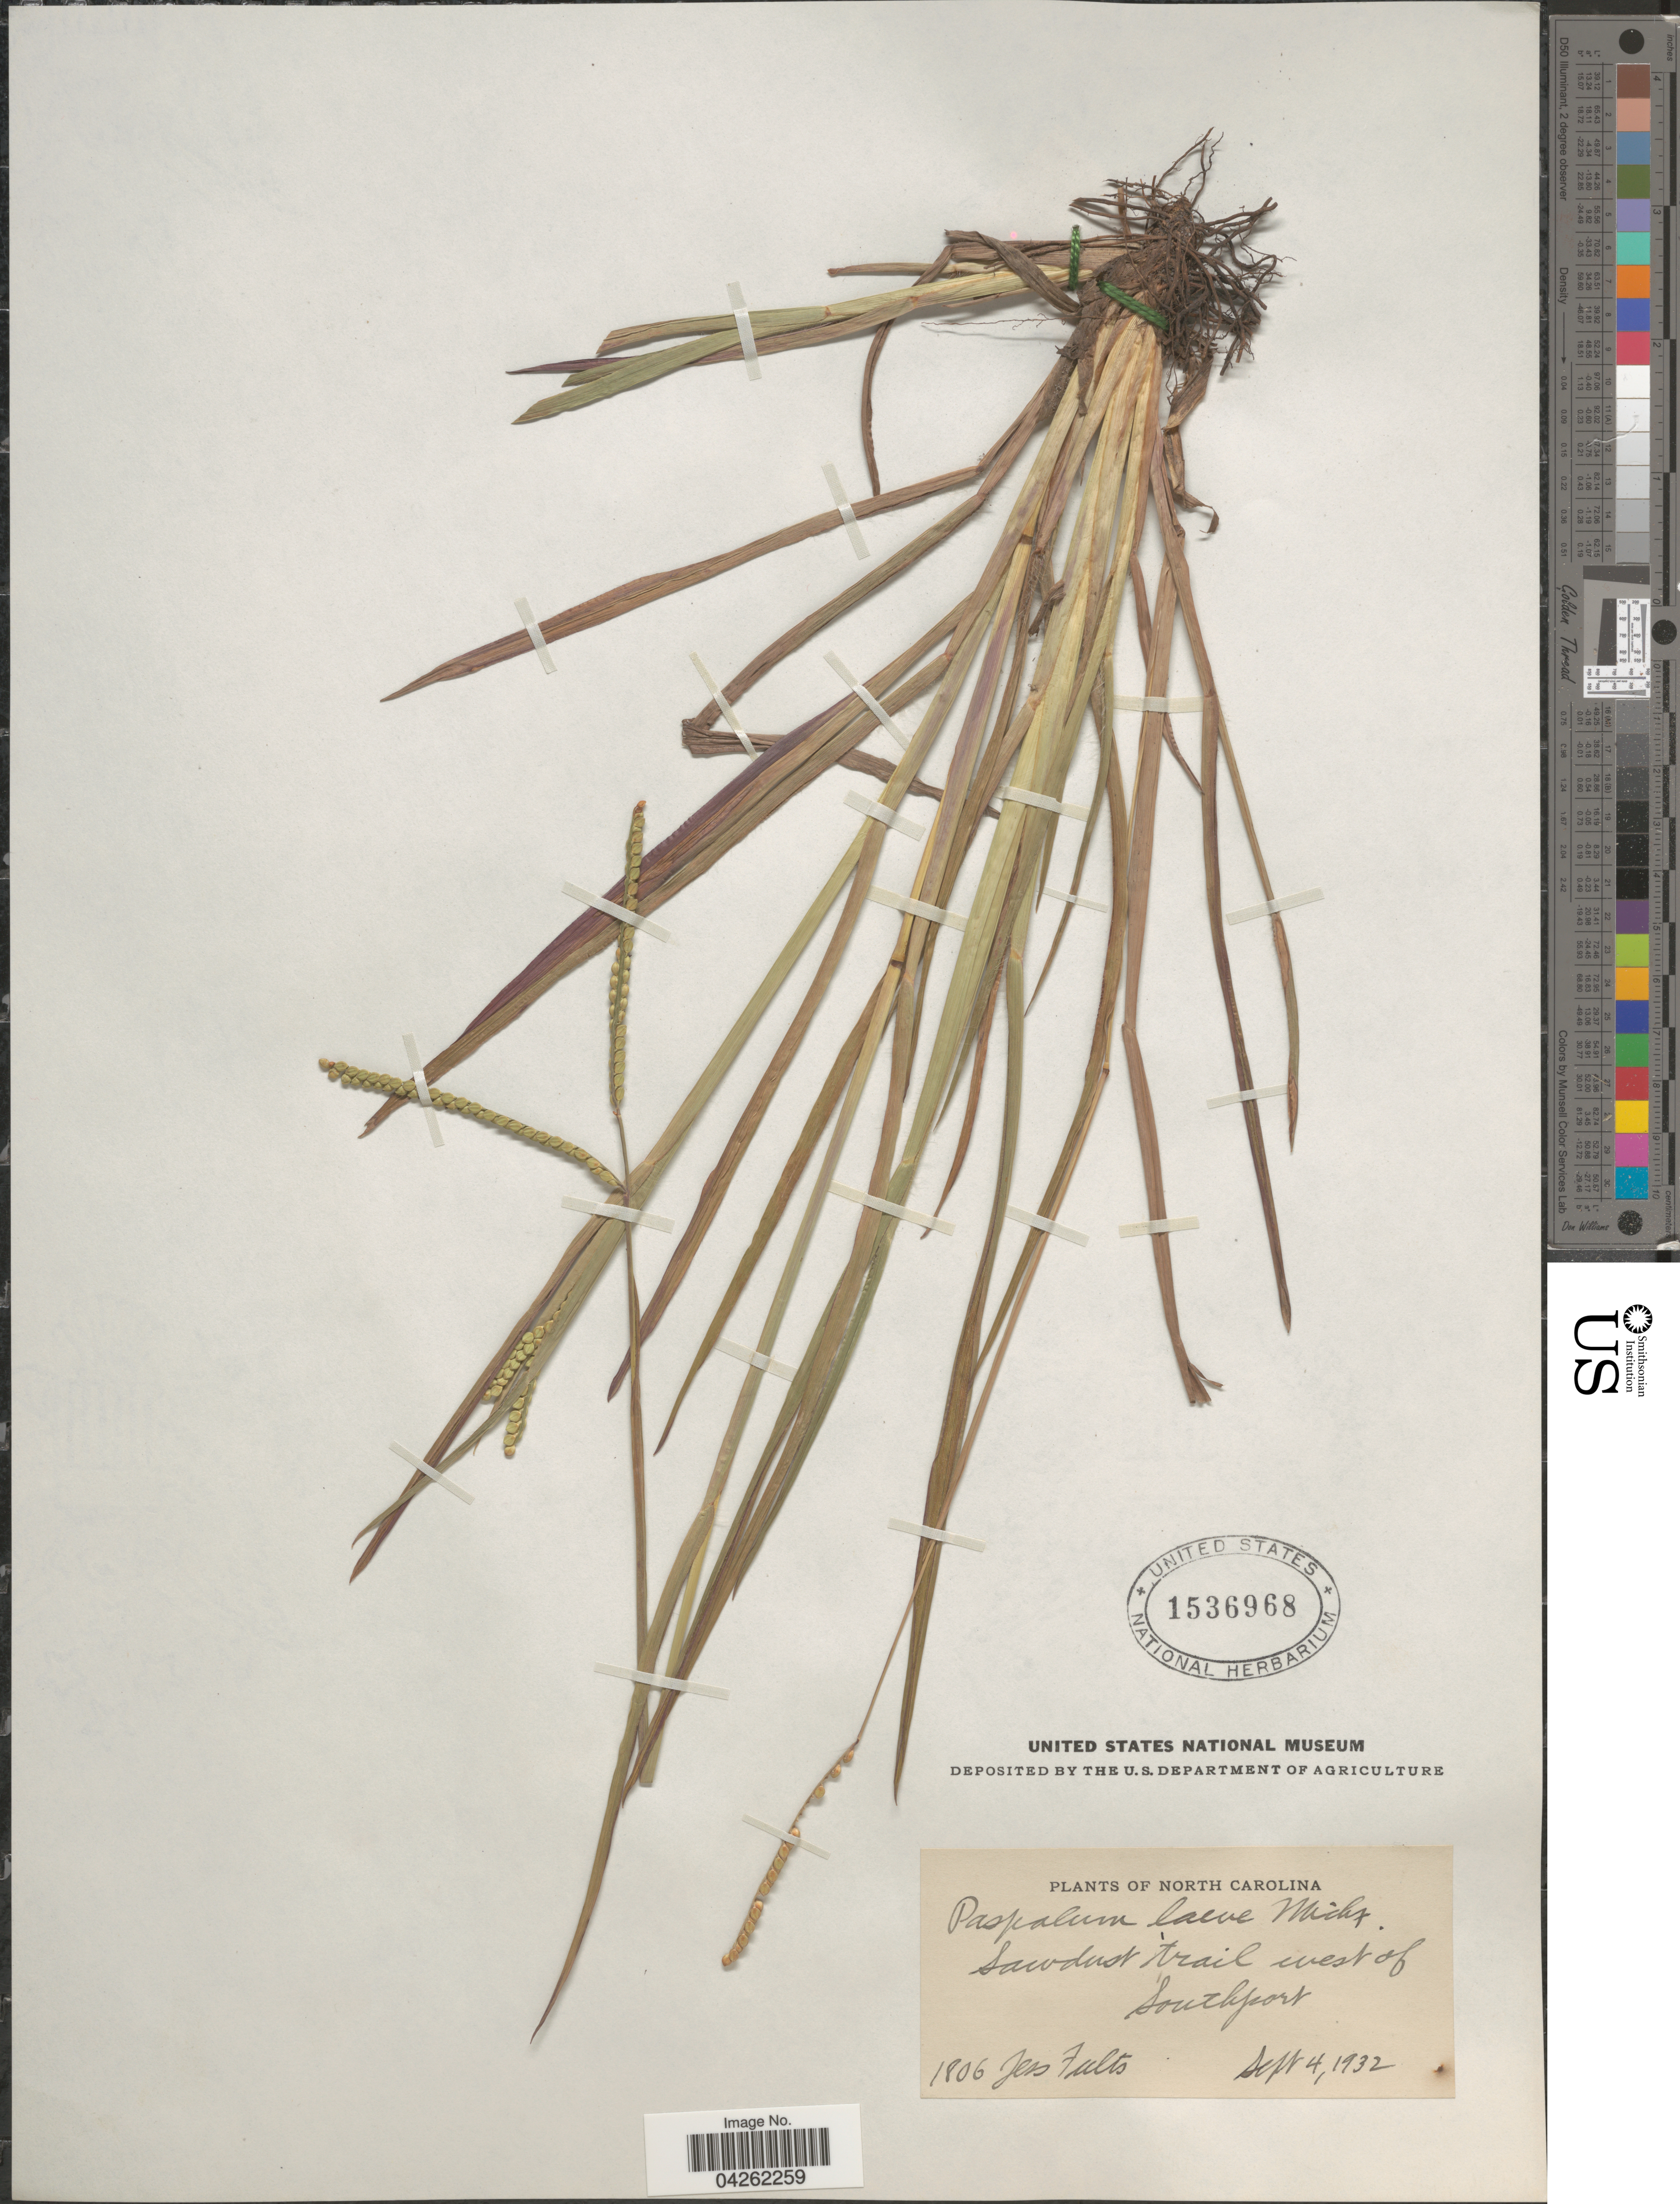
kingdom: Plantae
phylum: Tracheophyta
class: Liliopsida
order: Poales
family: Poaceae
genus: Paspalum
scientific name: Paspalum laeve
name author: Michx.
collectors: J. Fults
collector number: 1806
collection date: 1932-09-04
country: United States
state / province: North Carolina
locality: Sawdust trail west of Southport.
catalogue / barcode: US 1536968